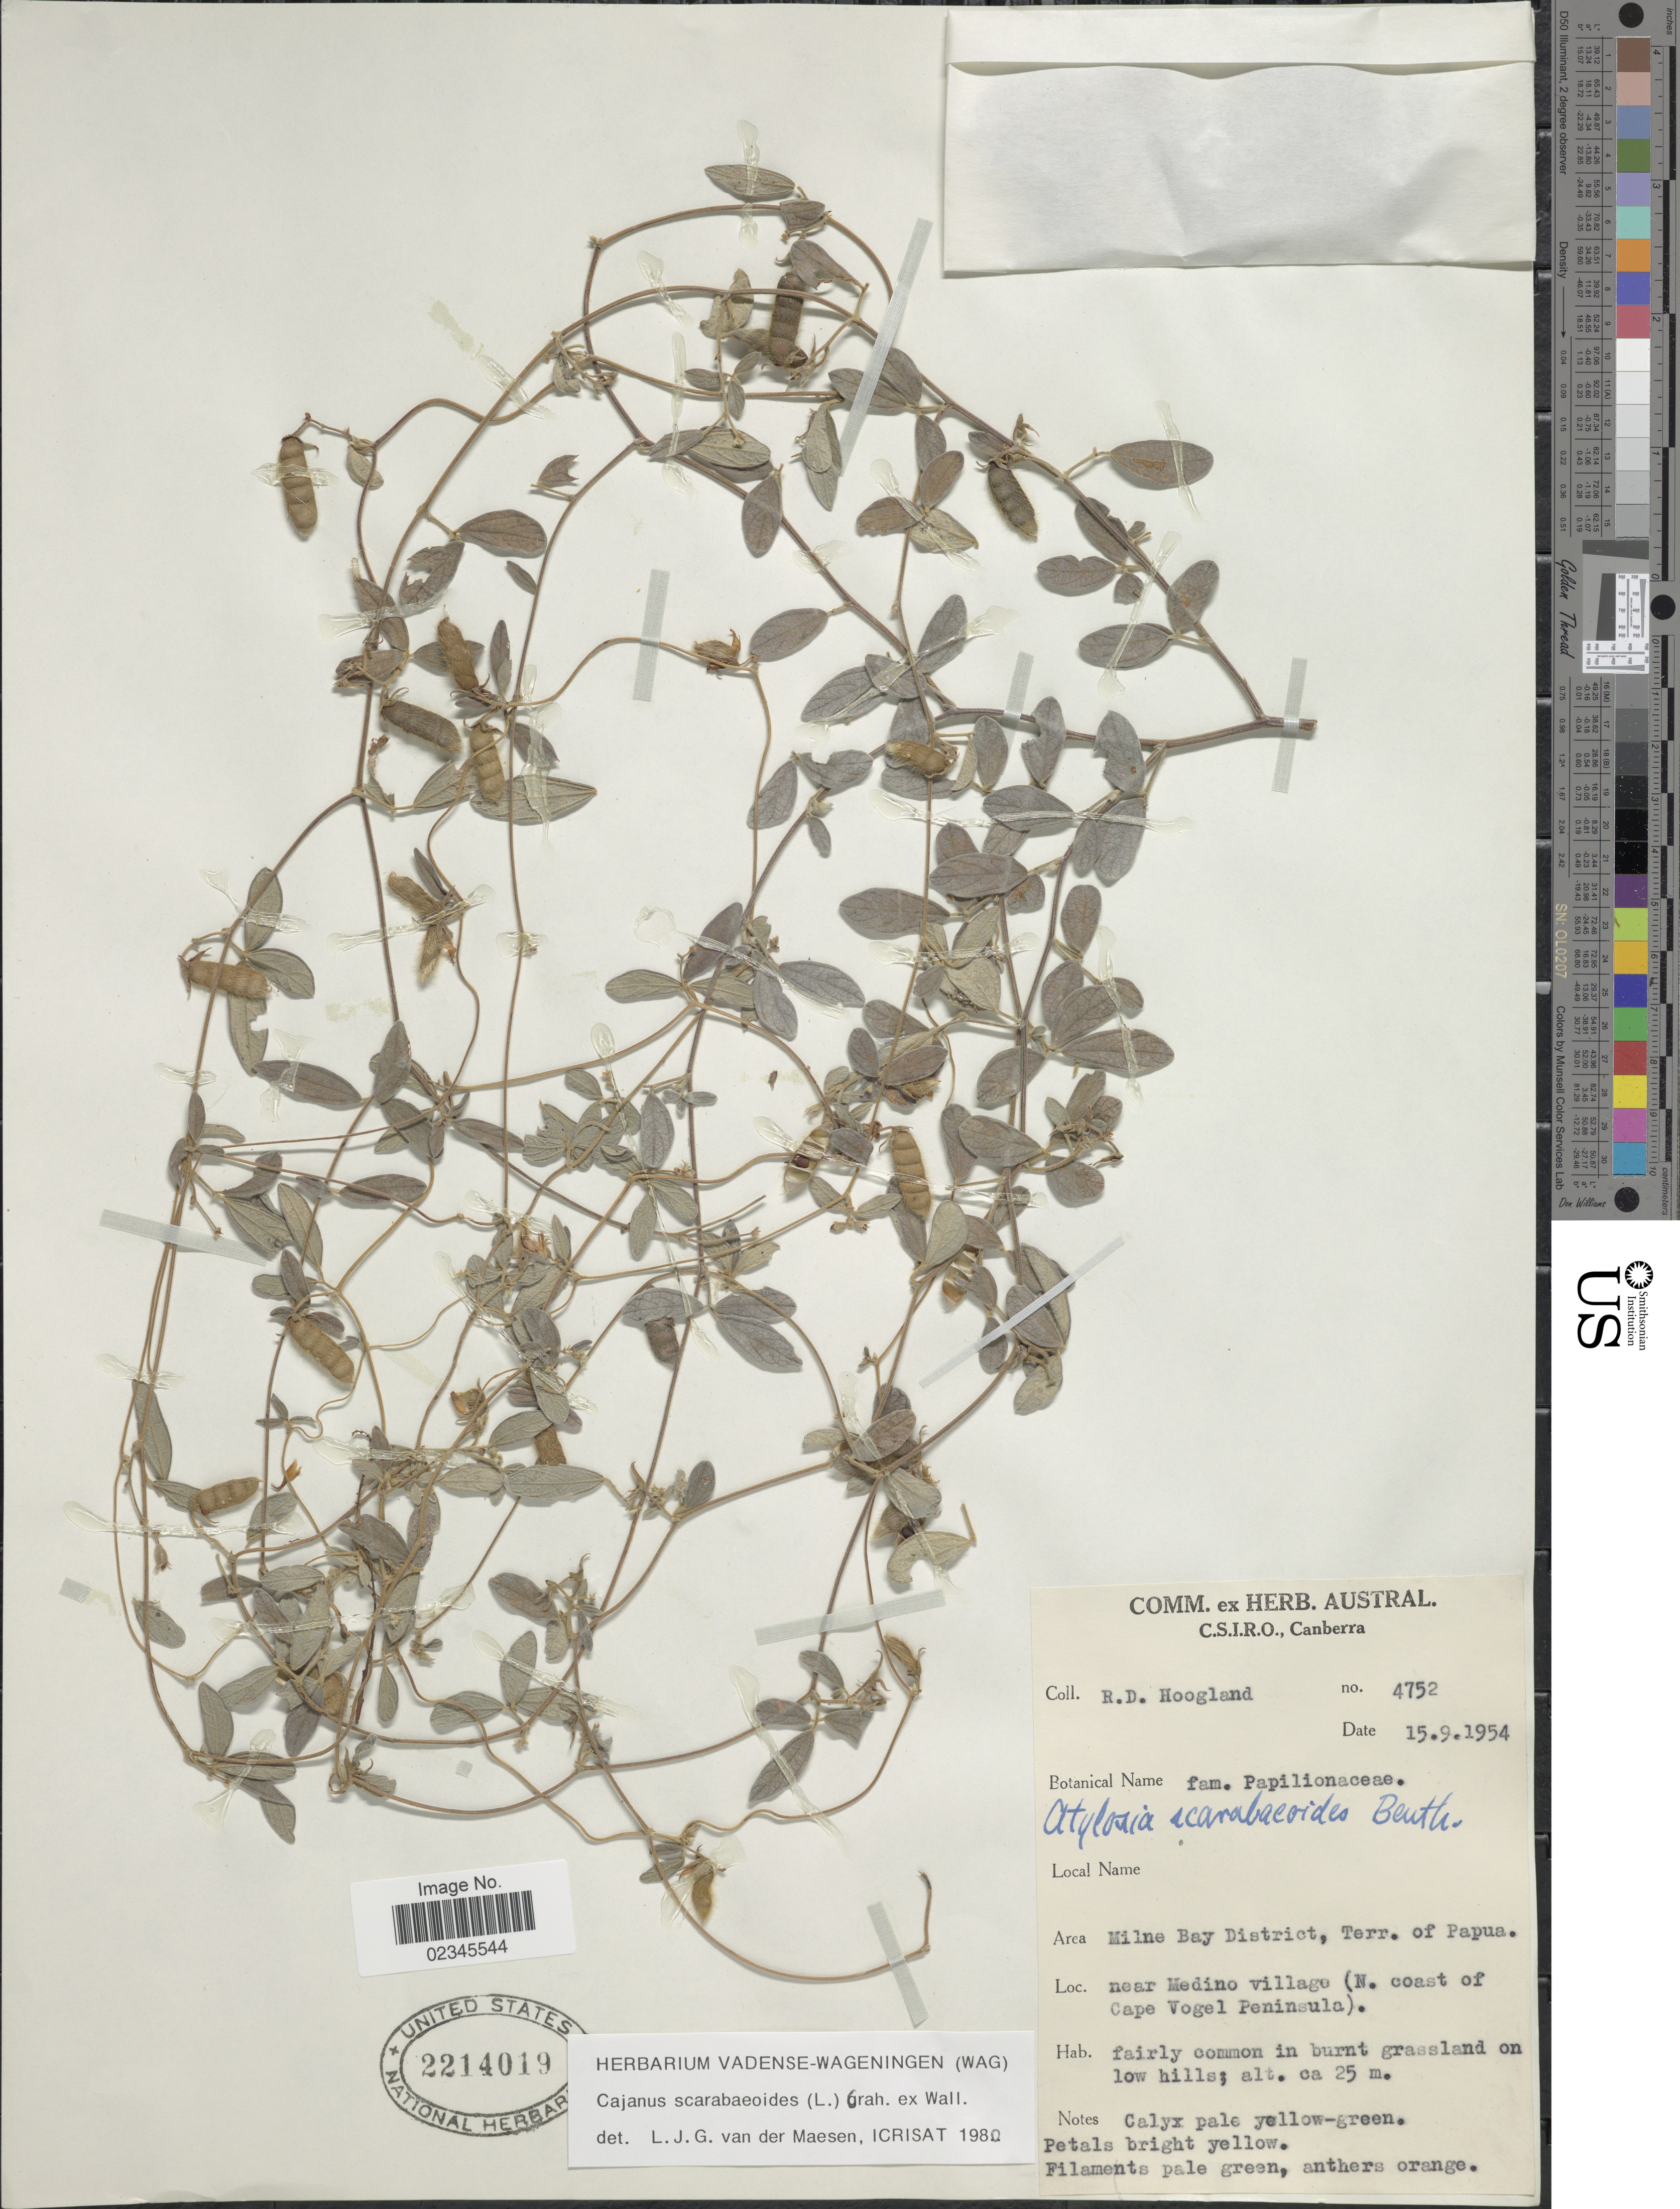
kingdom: Plantae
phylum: Tracheophyta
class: Magnoliopsida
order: Fabales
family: Fabaceae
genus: Cajanus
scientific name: Cajanus scarabaeoides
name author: (L.) Thou. ex Graham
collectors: R. D. Hoogland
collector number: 4752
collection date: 1954-09-15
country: Papua New Guinea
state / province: Milne Bay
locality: Terr. of Papua. near Medino village (N. coast of Cape Vogel Peninsula)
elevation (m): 25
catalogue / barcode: US 2214019